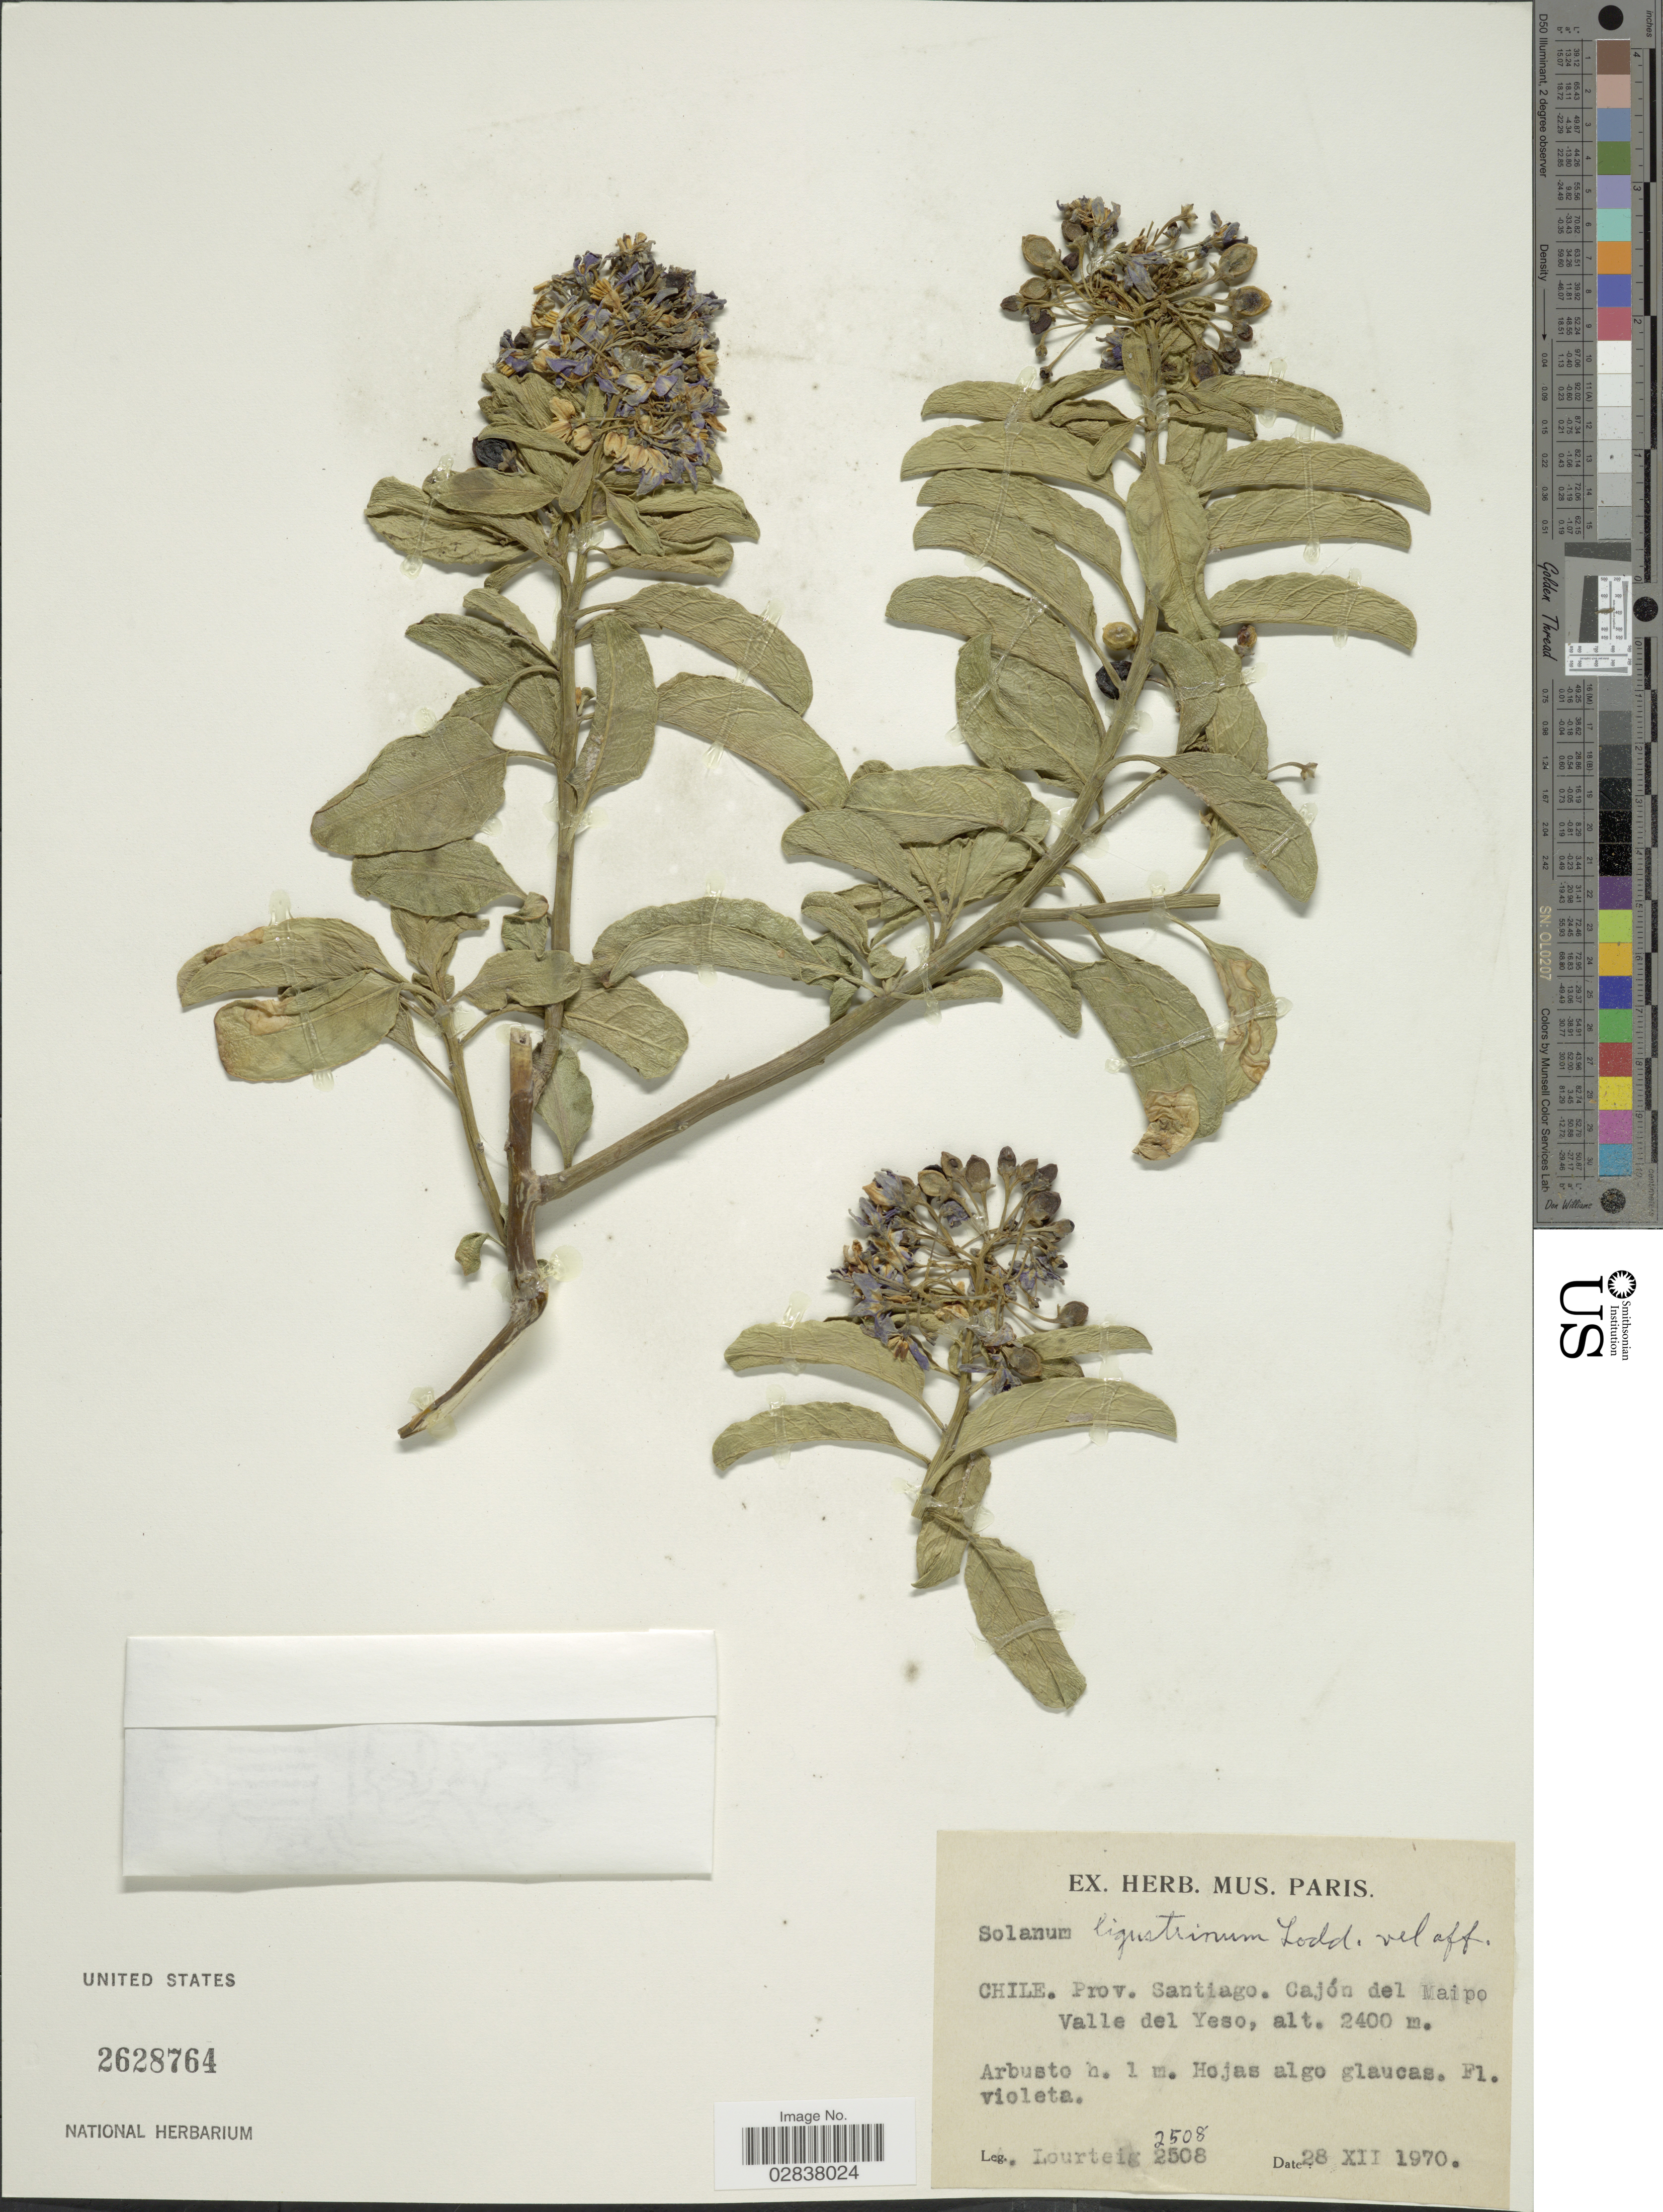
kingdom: Plantae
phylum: Tracheophyta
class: Magnoliopsida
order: Solanales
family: Solanaceae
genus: Solanum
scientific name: Solanum ligustrinum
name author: Lodd.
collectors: -. Lourteig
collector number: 2508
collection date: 1970-12-28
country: Chile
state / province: Región Metropolitana (RM)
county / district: Maipo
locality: Prov. Santiago, Cajón del Maipo, Valle del Yeso.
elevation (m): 2400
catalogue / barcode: US 2628764